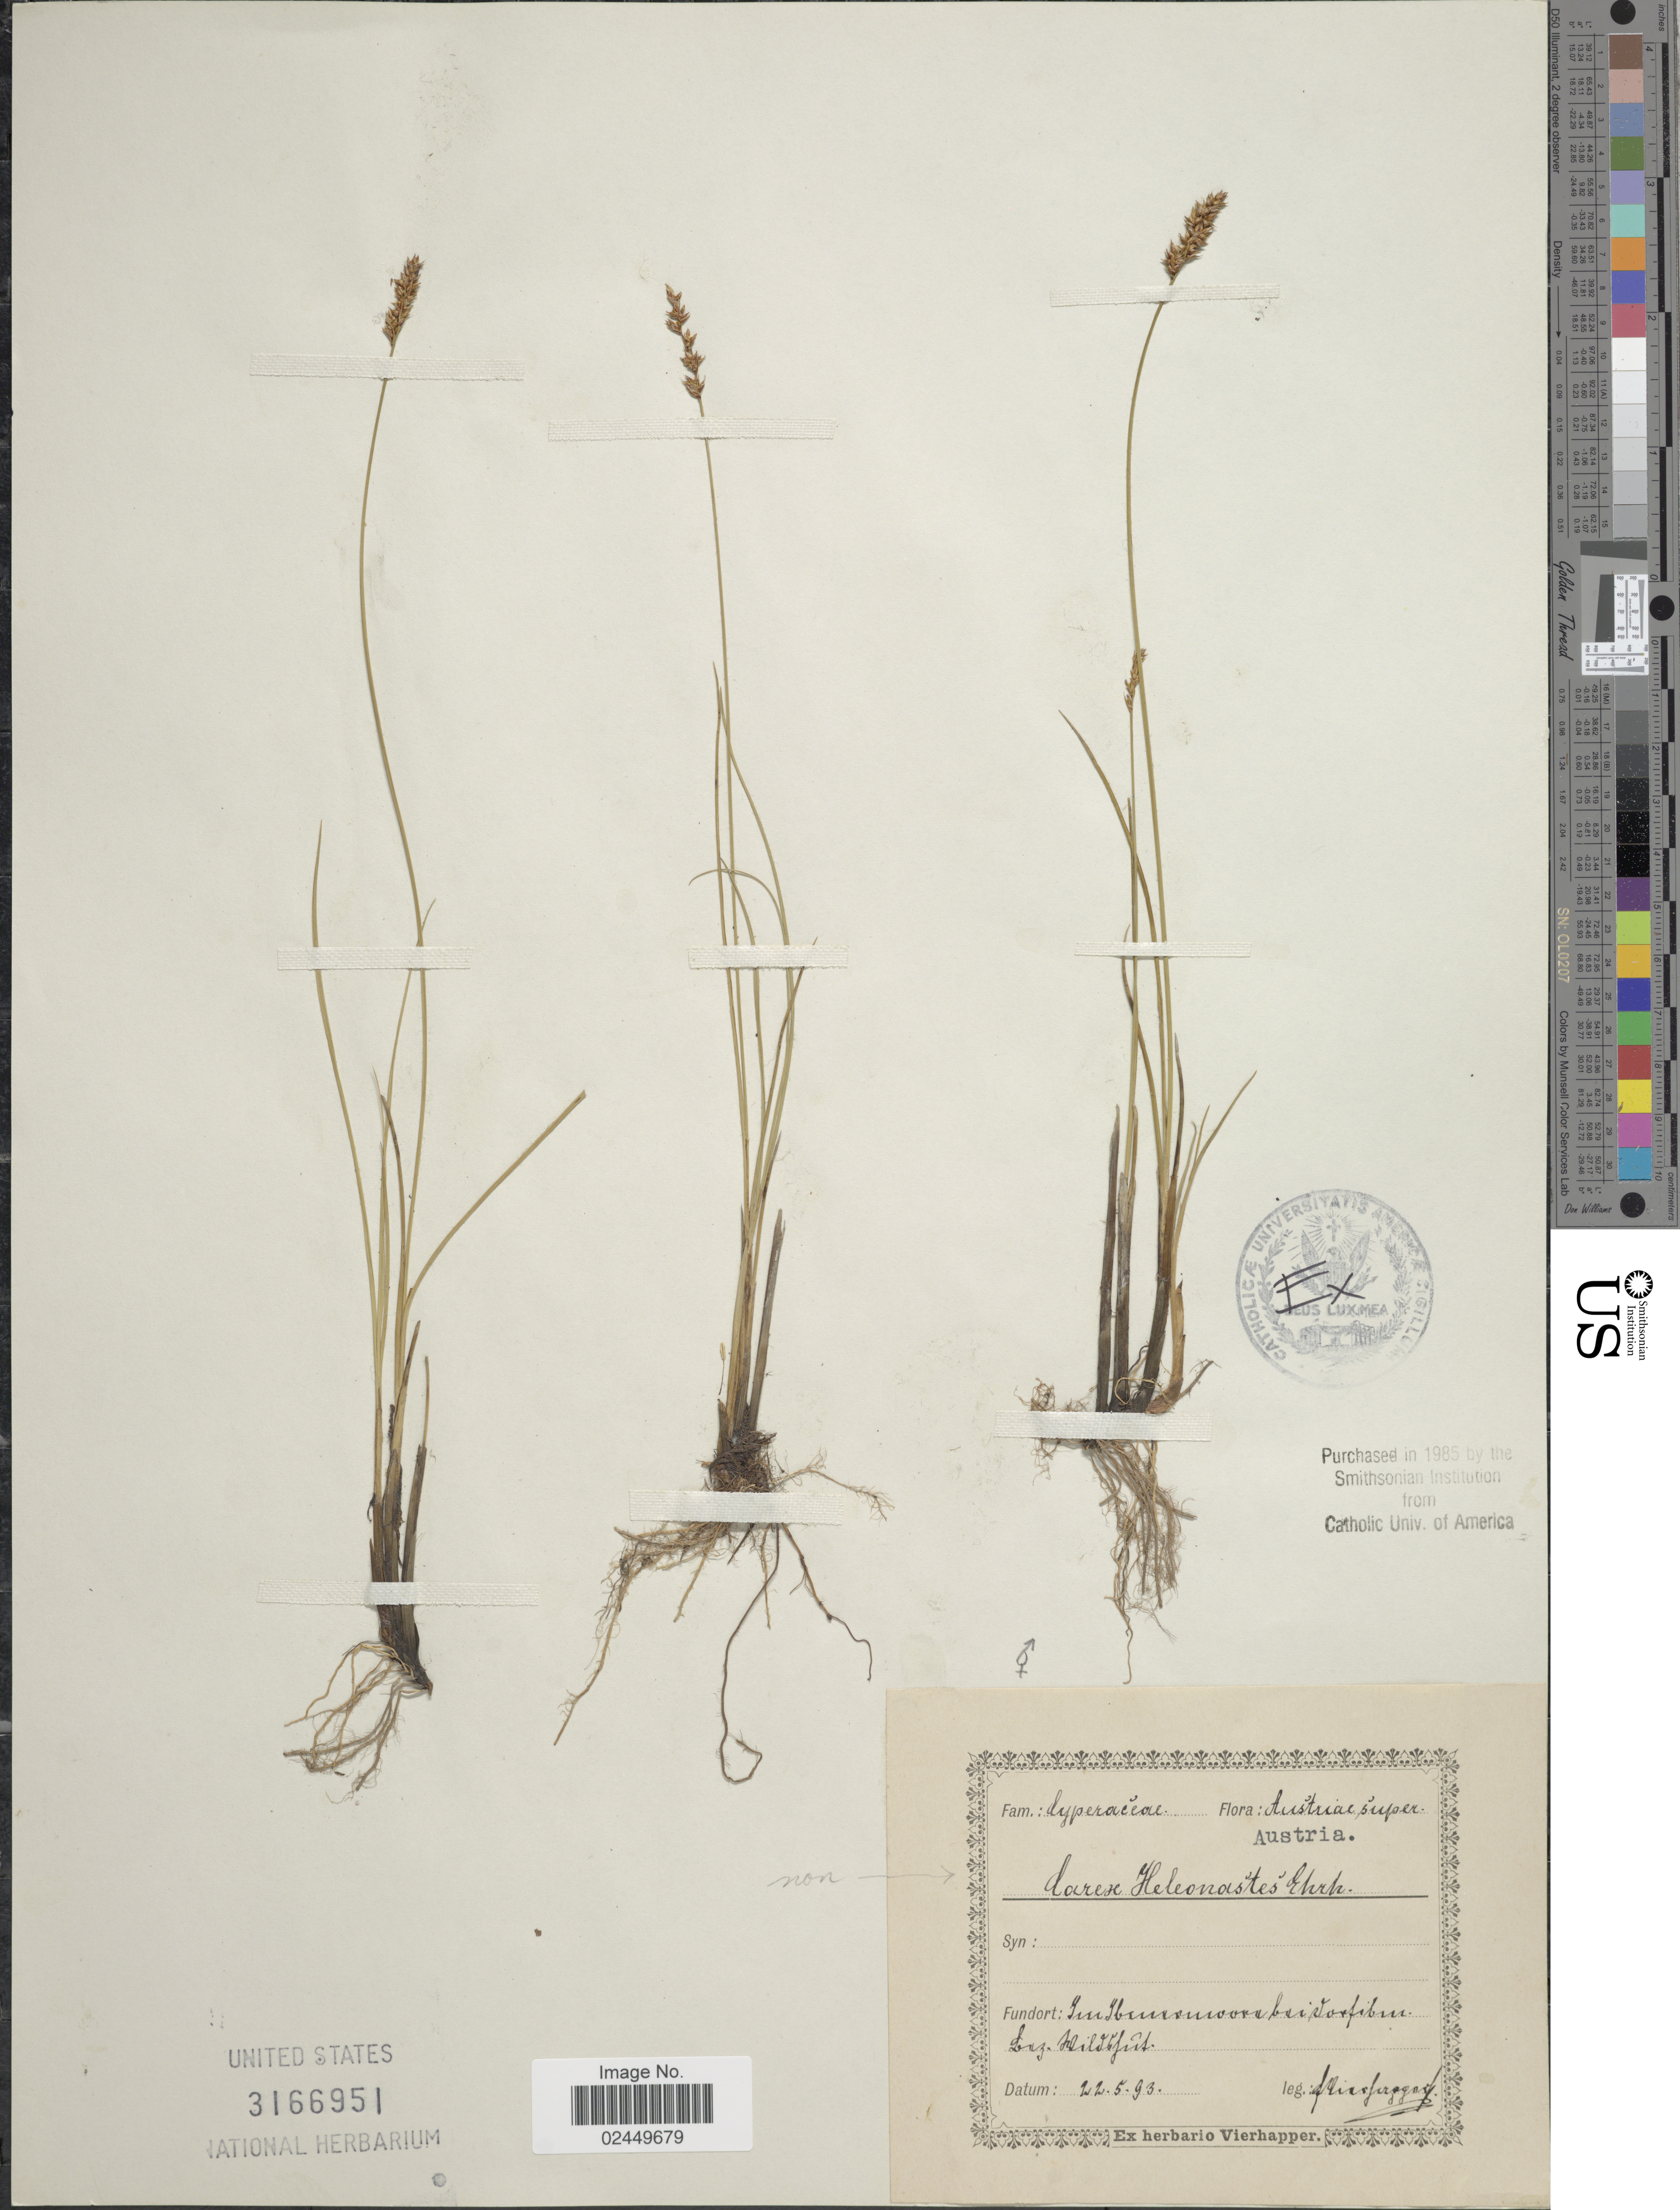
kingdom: Plantae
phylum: Tracheophyta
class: Liliopsida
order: Poales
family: Cyperaceae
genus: Carex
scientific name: Carex heleonastes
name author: Ehrh. ex L. f.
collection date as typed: Transcribed d/m/y: 22/5/93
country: Austria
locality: Austriae super. Im Ibeursunoorn bai Vorfiburbuz. Wildsfut [interpreted]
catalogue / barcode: US 3166951